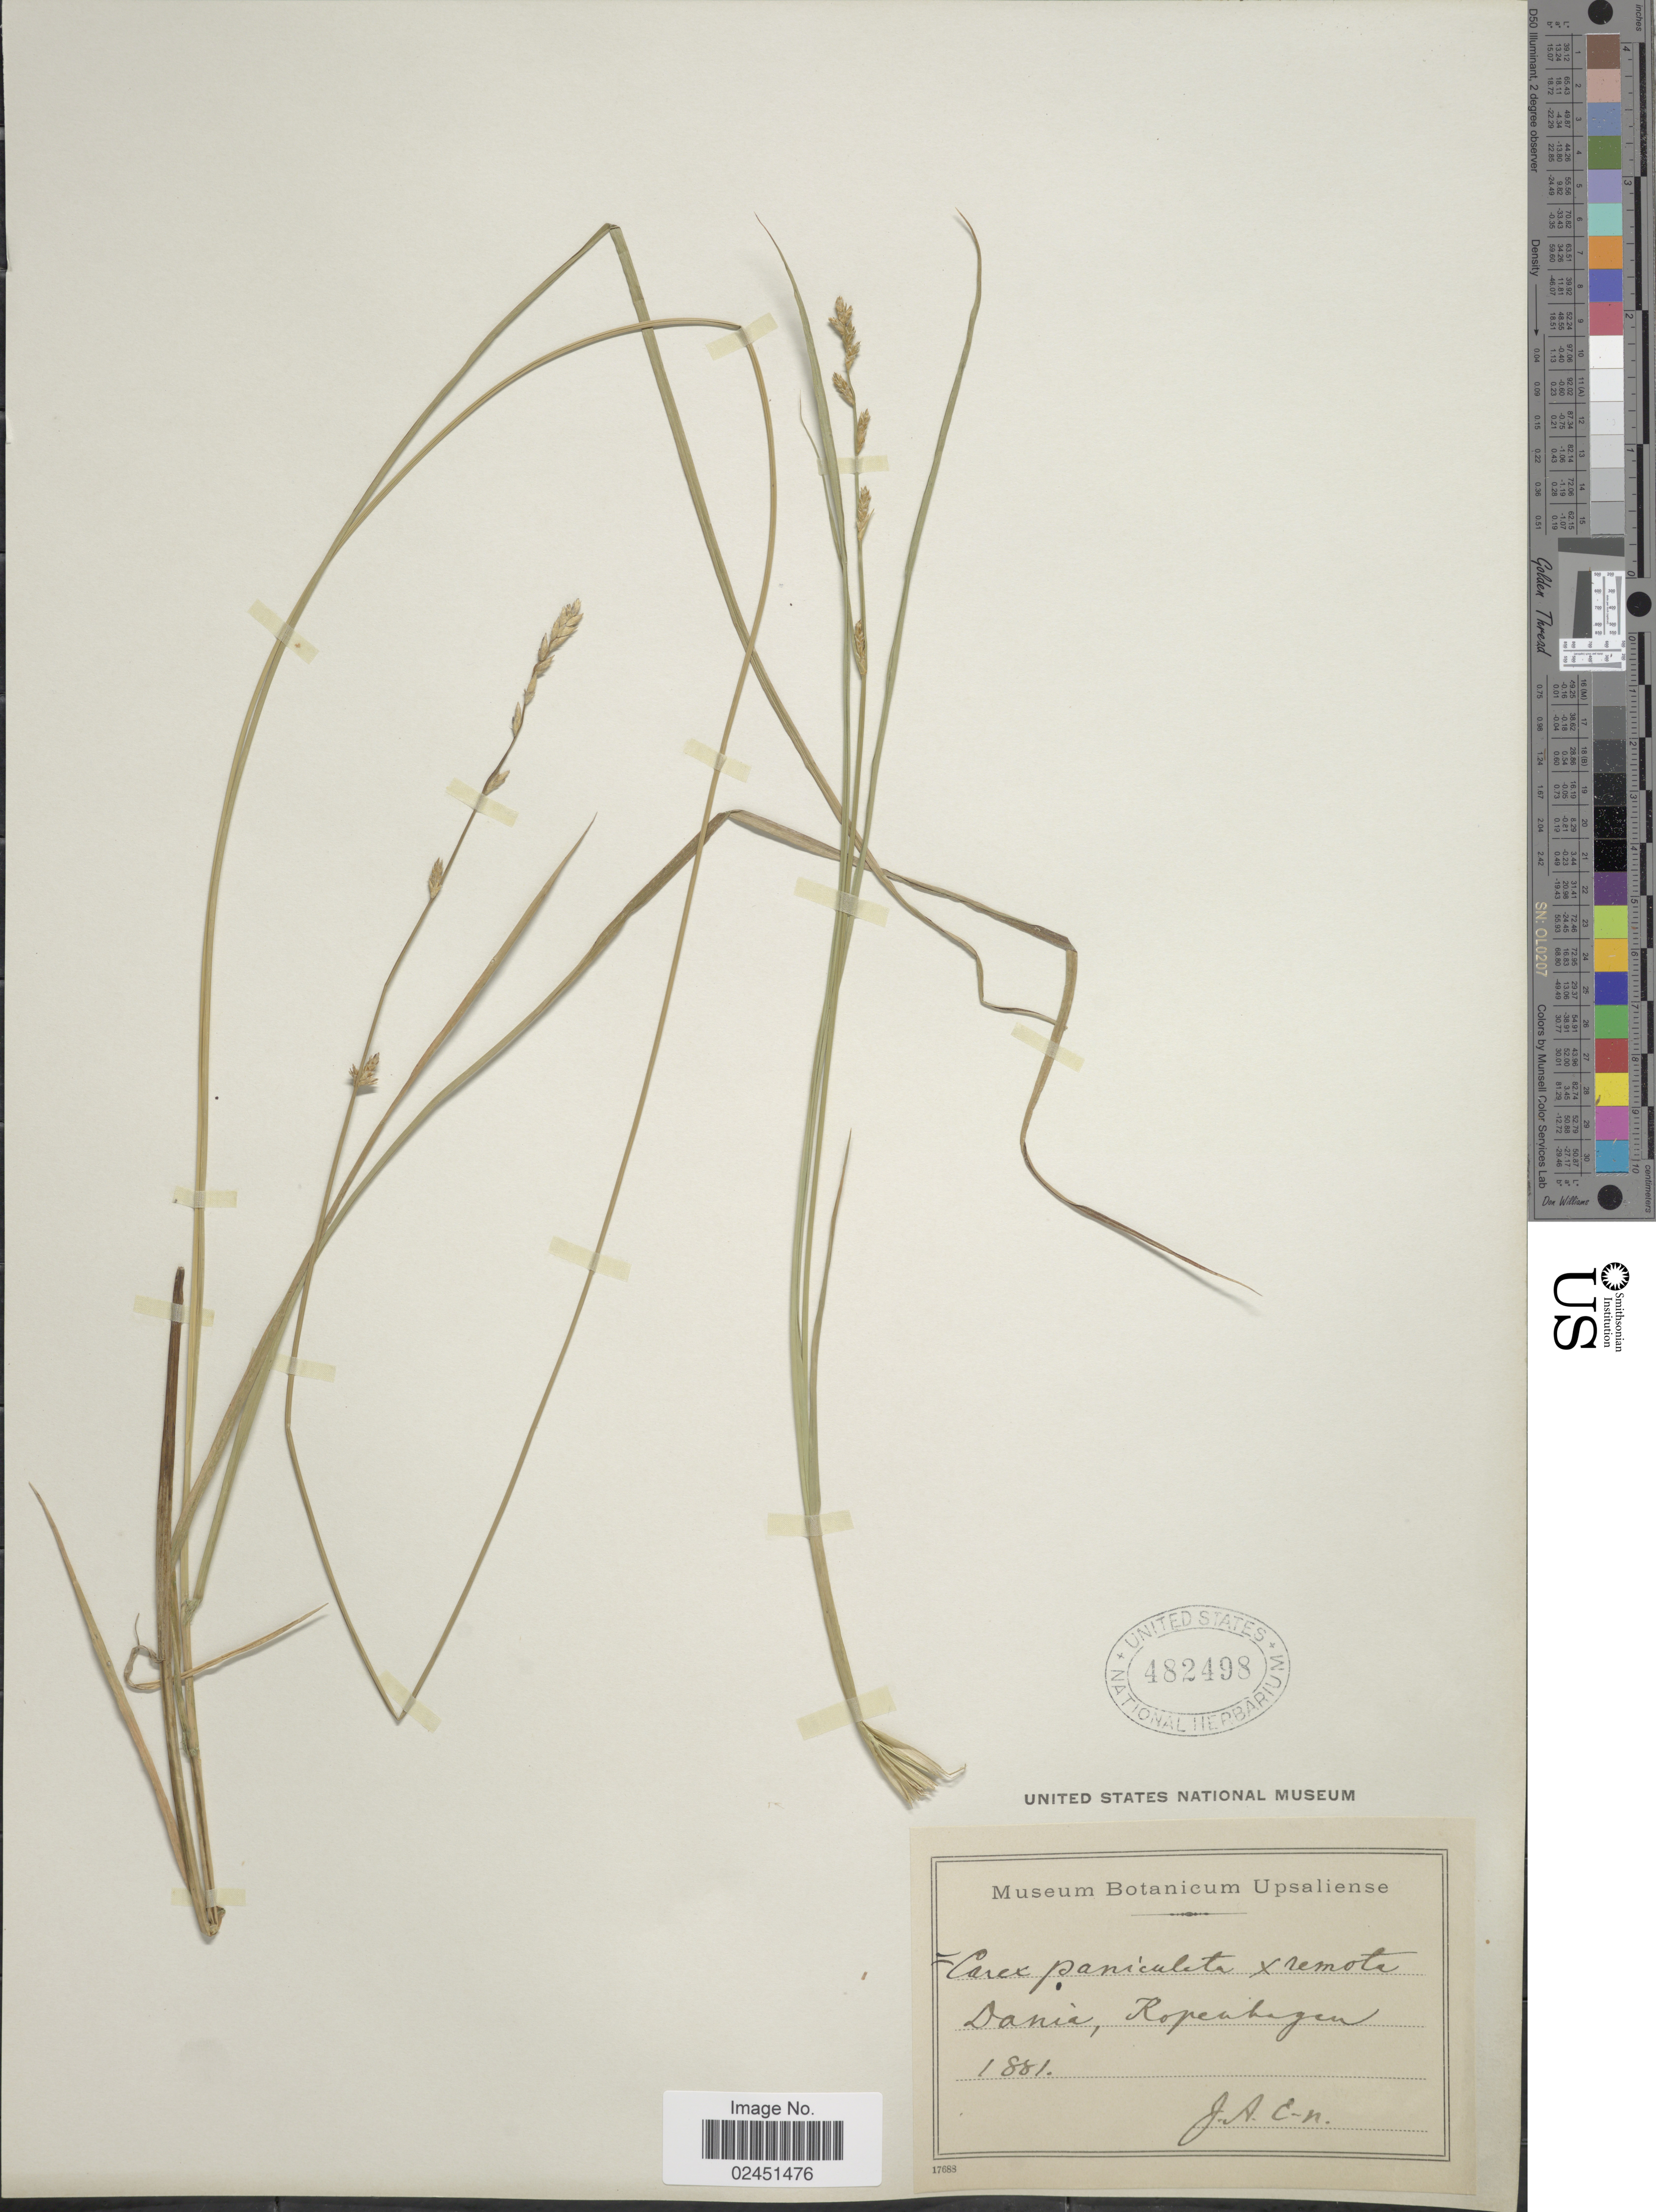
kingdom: Plantae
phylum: Tracheophyta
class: Liliopsida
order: Poales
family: Cyperaceae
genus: Carex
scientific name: Carex paniculata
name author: L.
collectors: J. A. E. N.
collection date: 1881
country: Denmark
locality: Dania, Kopenhagen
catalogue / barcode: US 482498